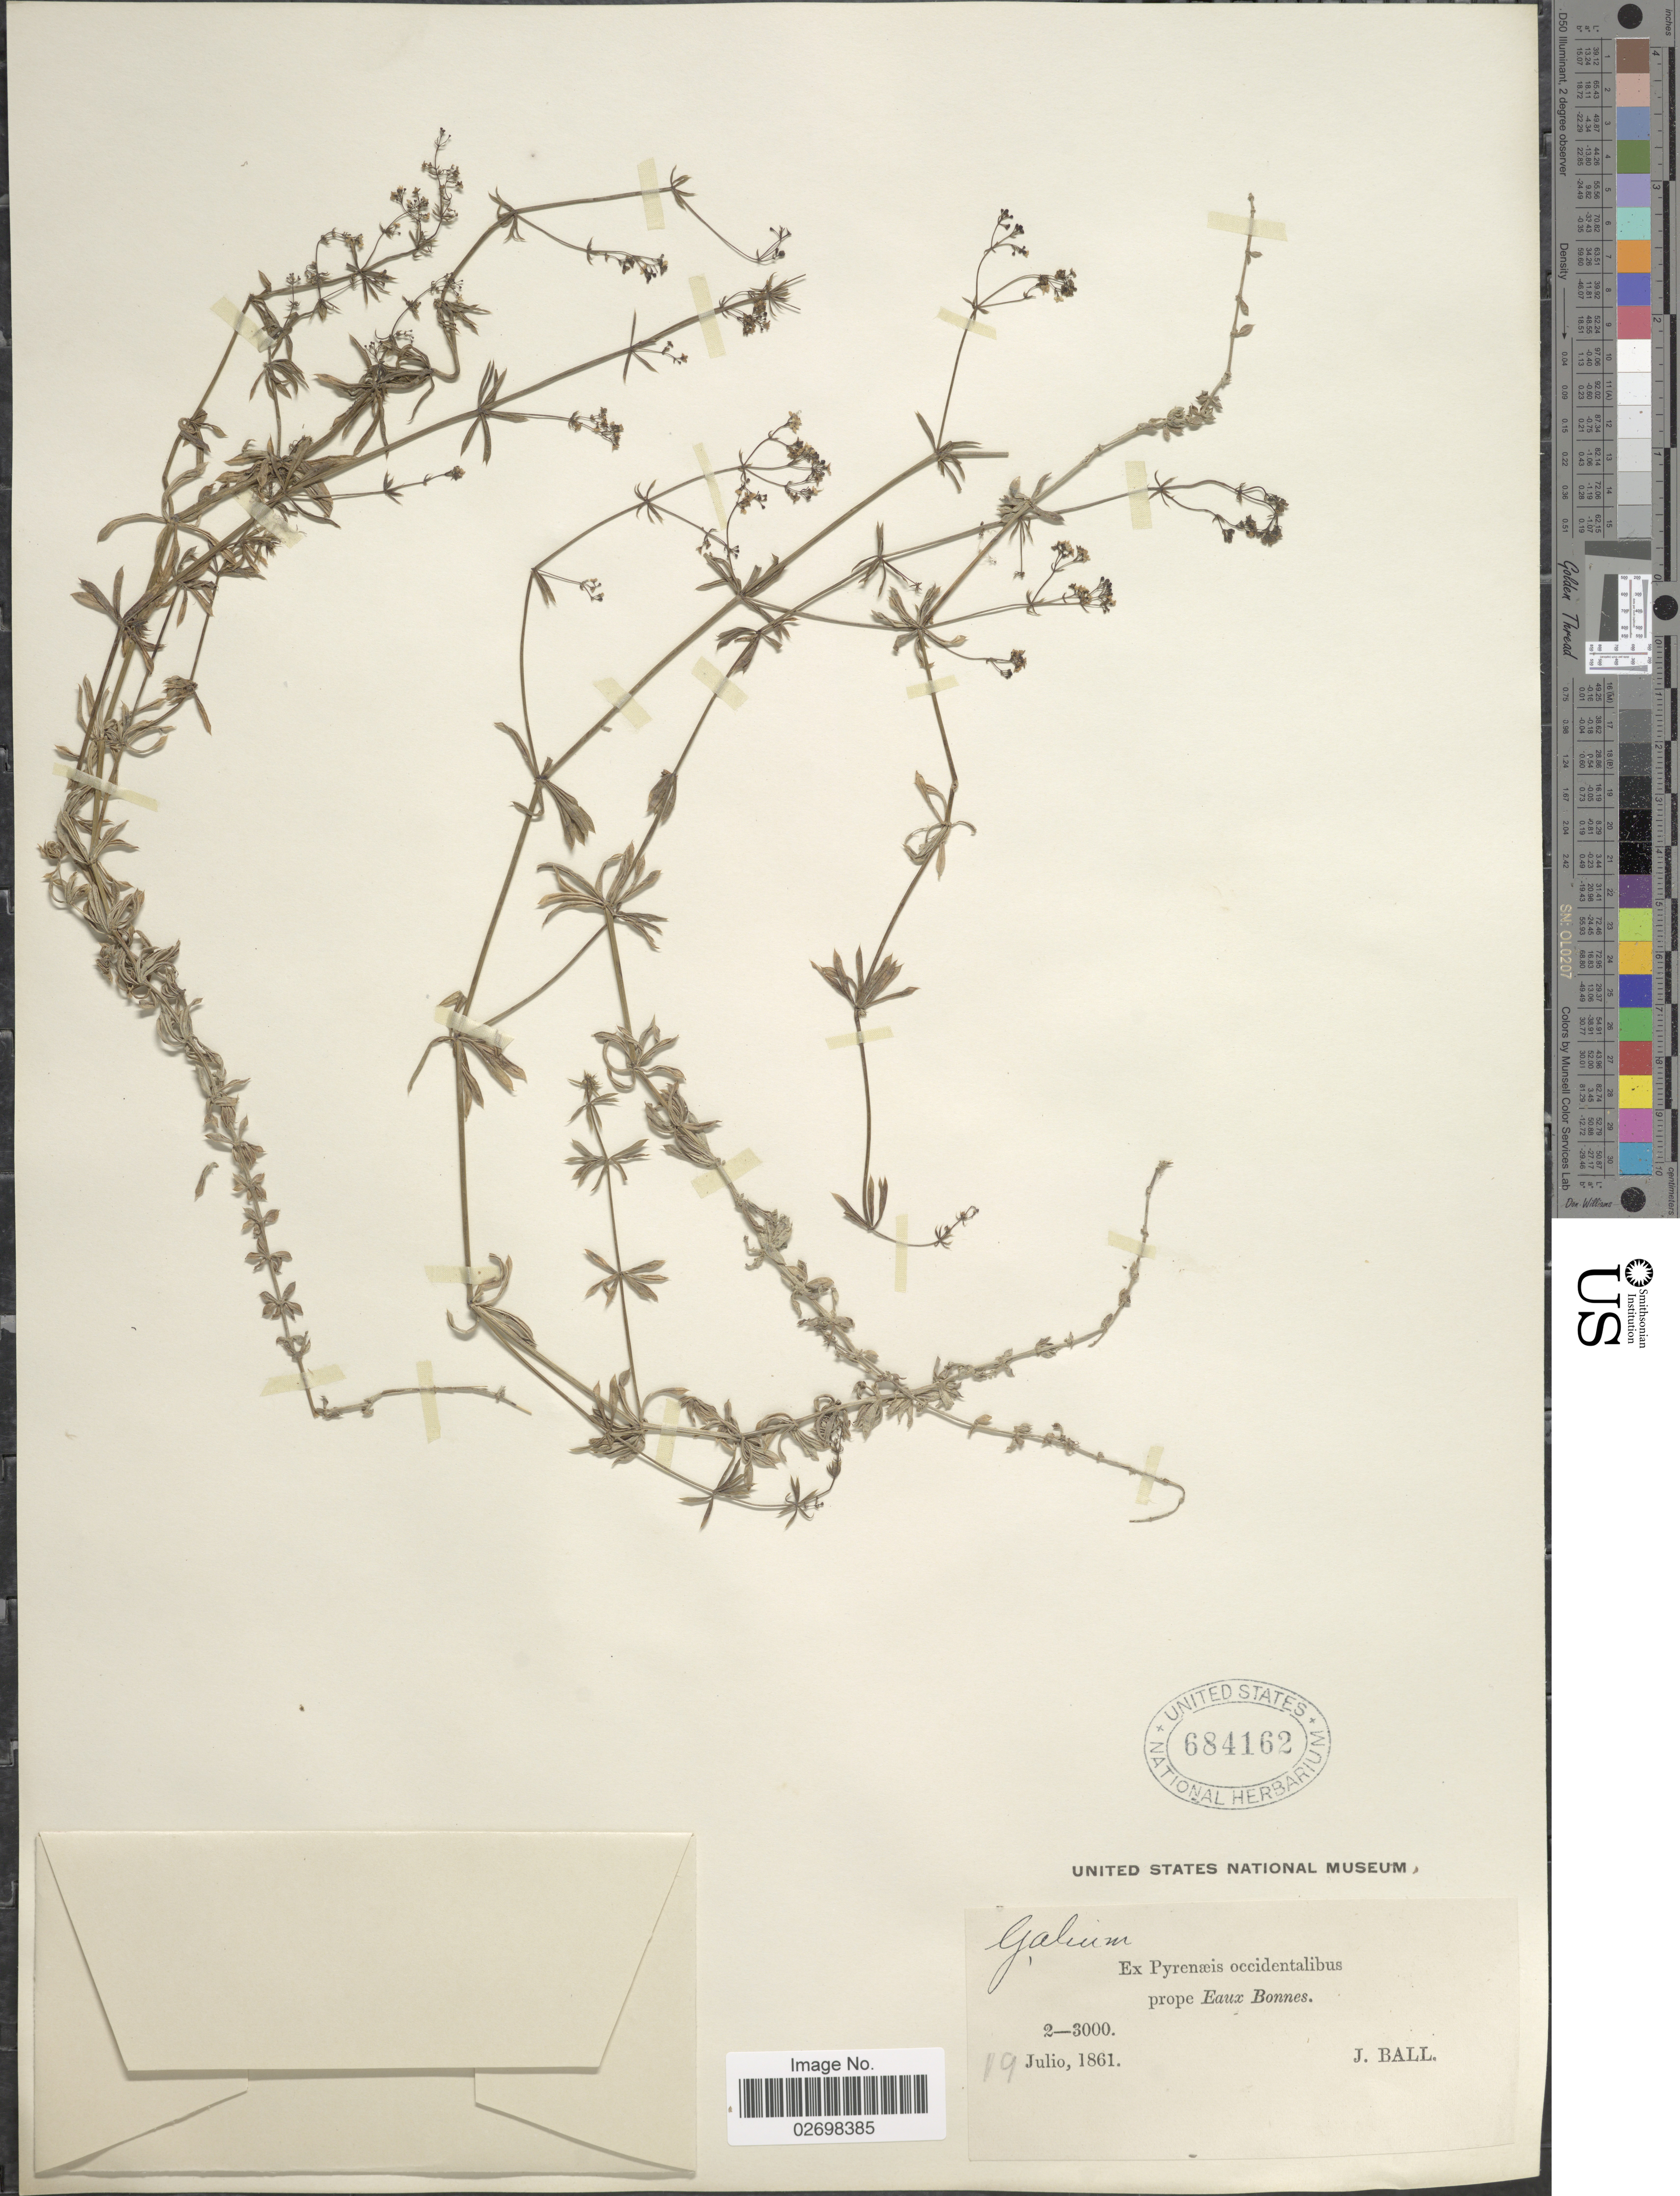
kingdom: Plantae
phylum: Tracheophyta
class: Magnoliopsida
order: Gentianales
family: Rubiaceae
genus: Galium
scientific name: Galium sp.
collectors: J. Ball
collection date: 1861-07-19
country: France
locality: Pyrenæis occidental prope Eaux Bonnes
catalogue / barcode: US 684162